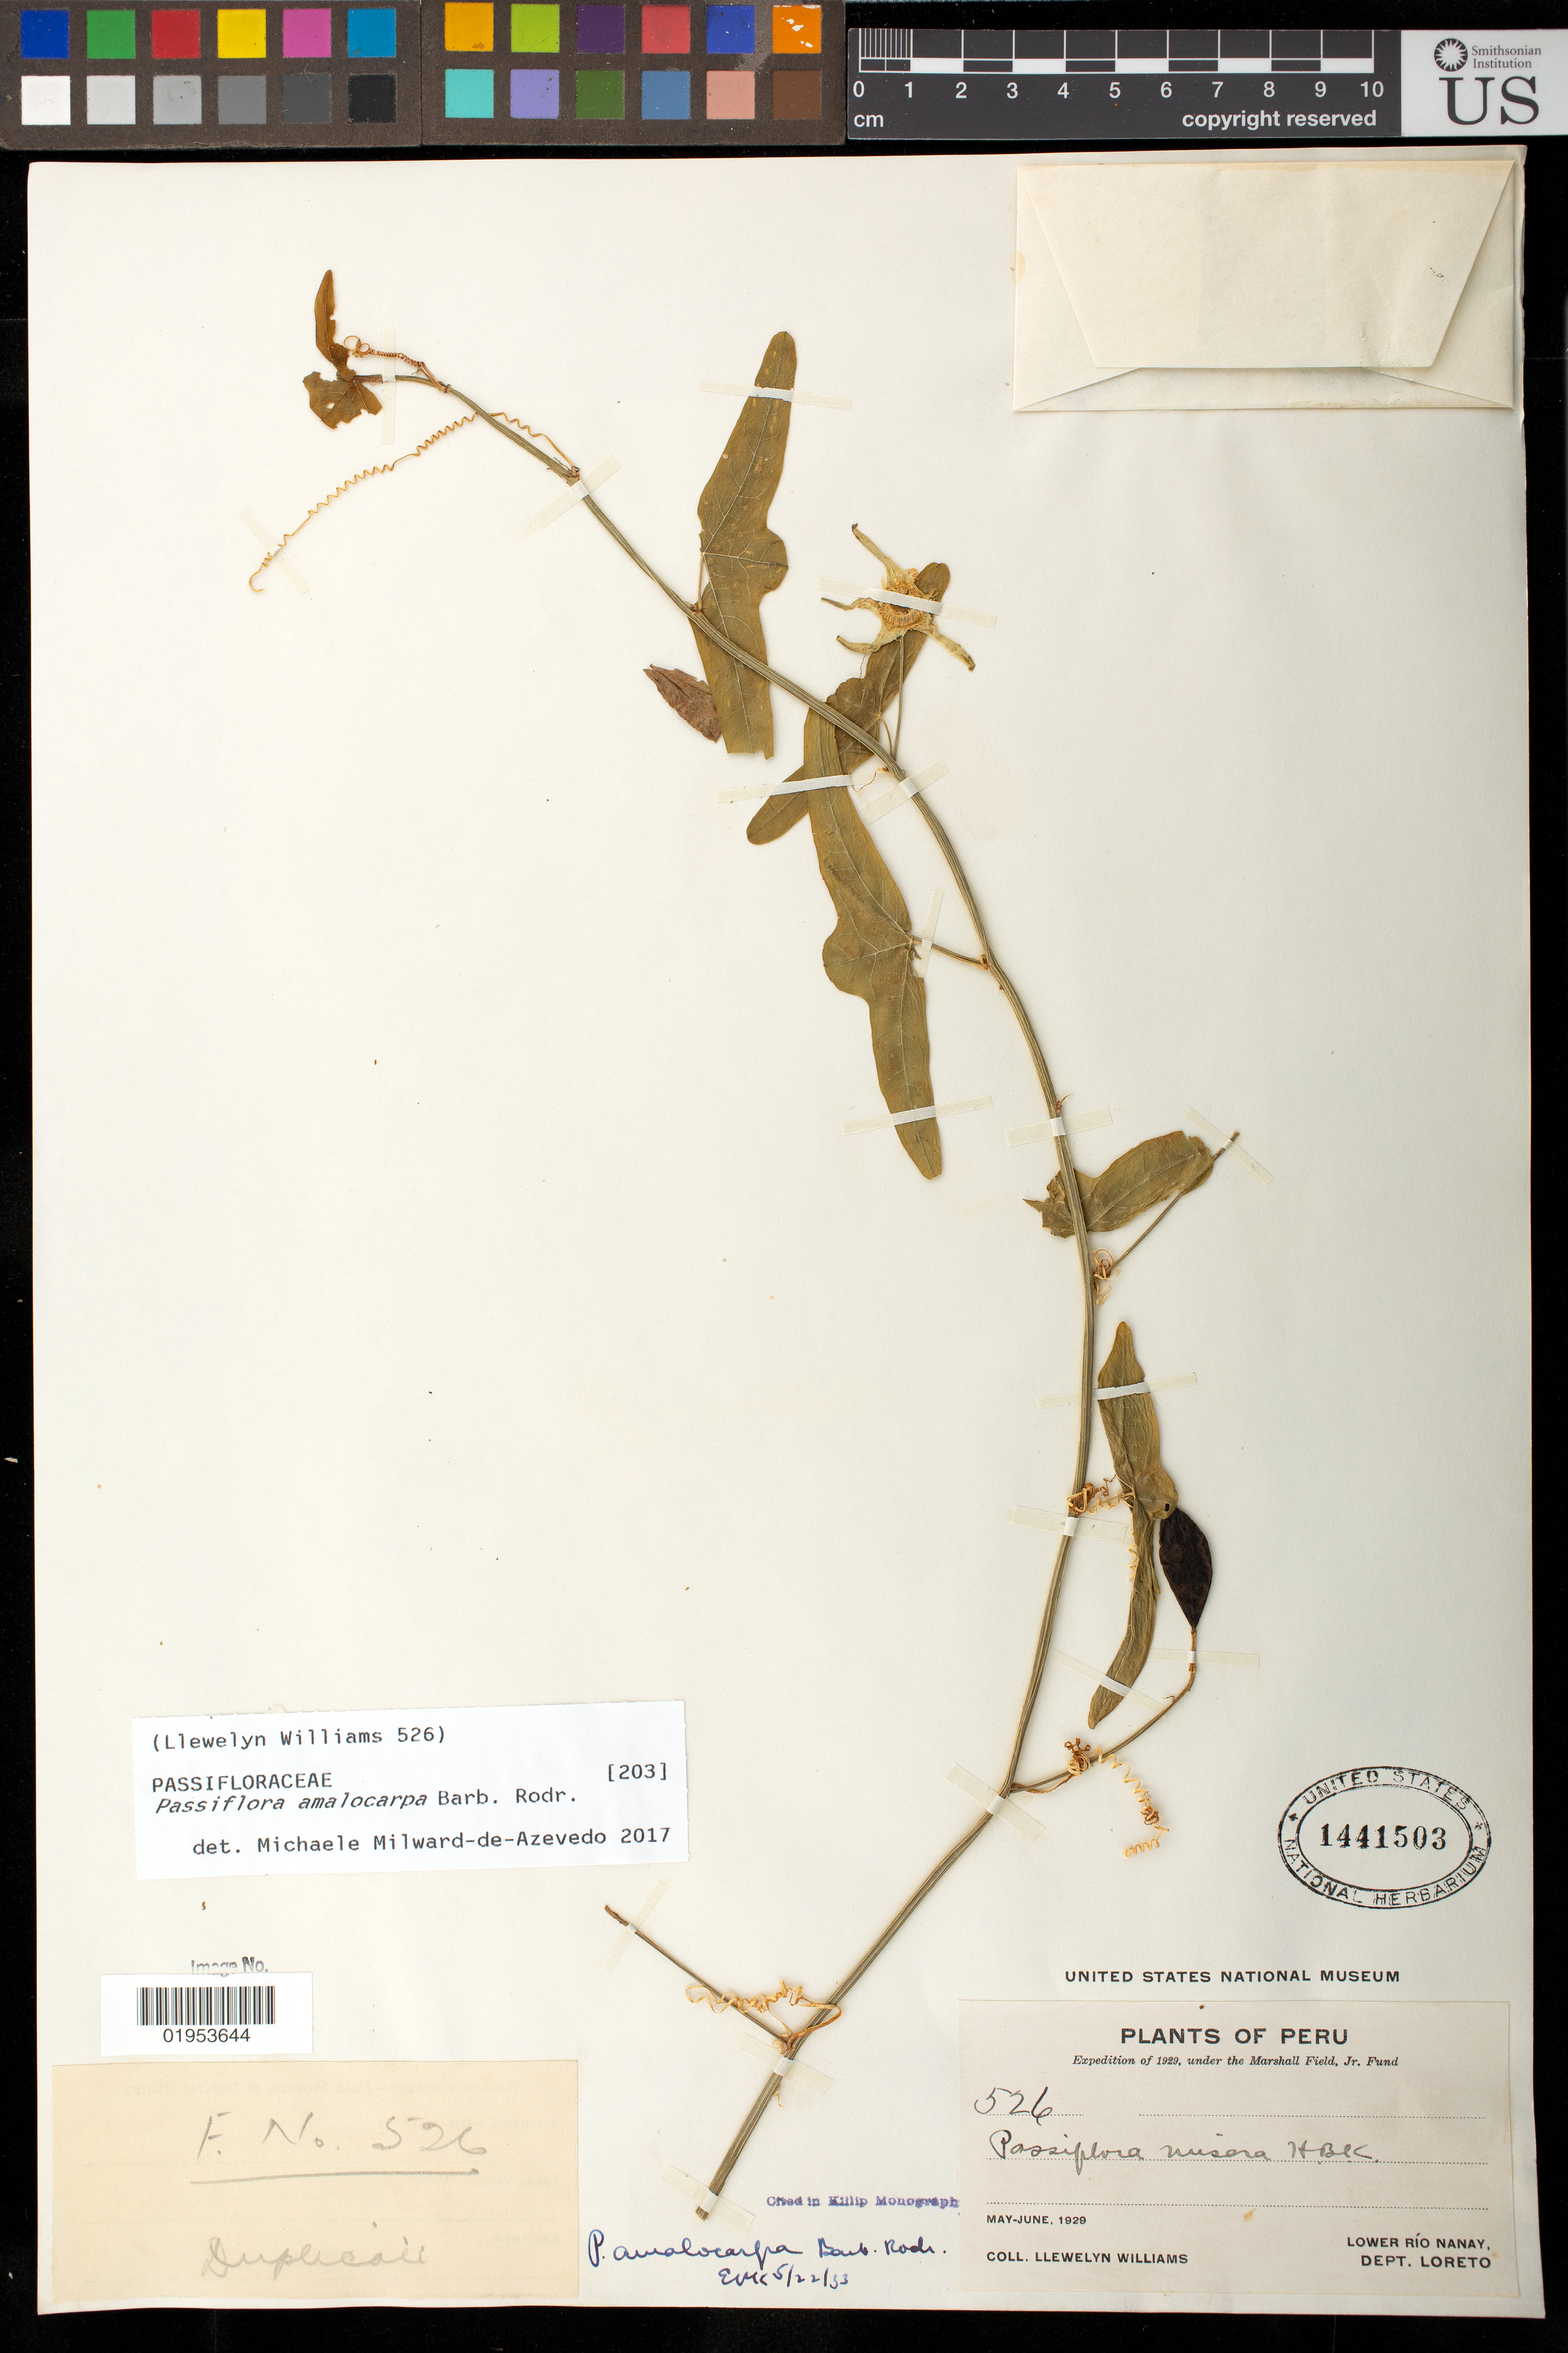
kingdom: Plantae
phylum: Tracheophyta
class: Magnoliopsida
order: Malpighiales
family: Passifloraceae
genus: Passiflora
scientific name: Passiflora amalocarpa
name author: Barb. Rodr.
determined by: Azevedo, M. A. Milward de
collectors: Ll. Williams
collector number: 526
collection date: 1929-05/1929-06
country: Peru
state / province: Loreto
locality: Lower río Nanay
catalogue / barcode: US 1441503